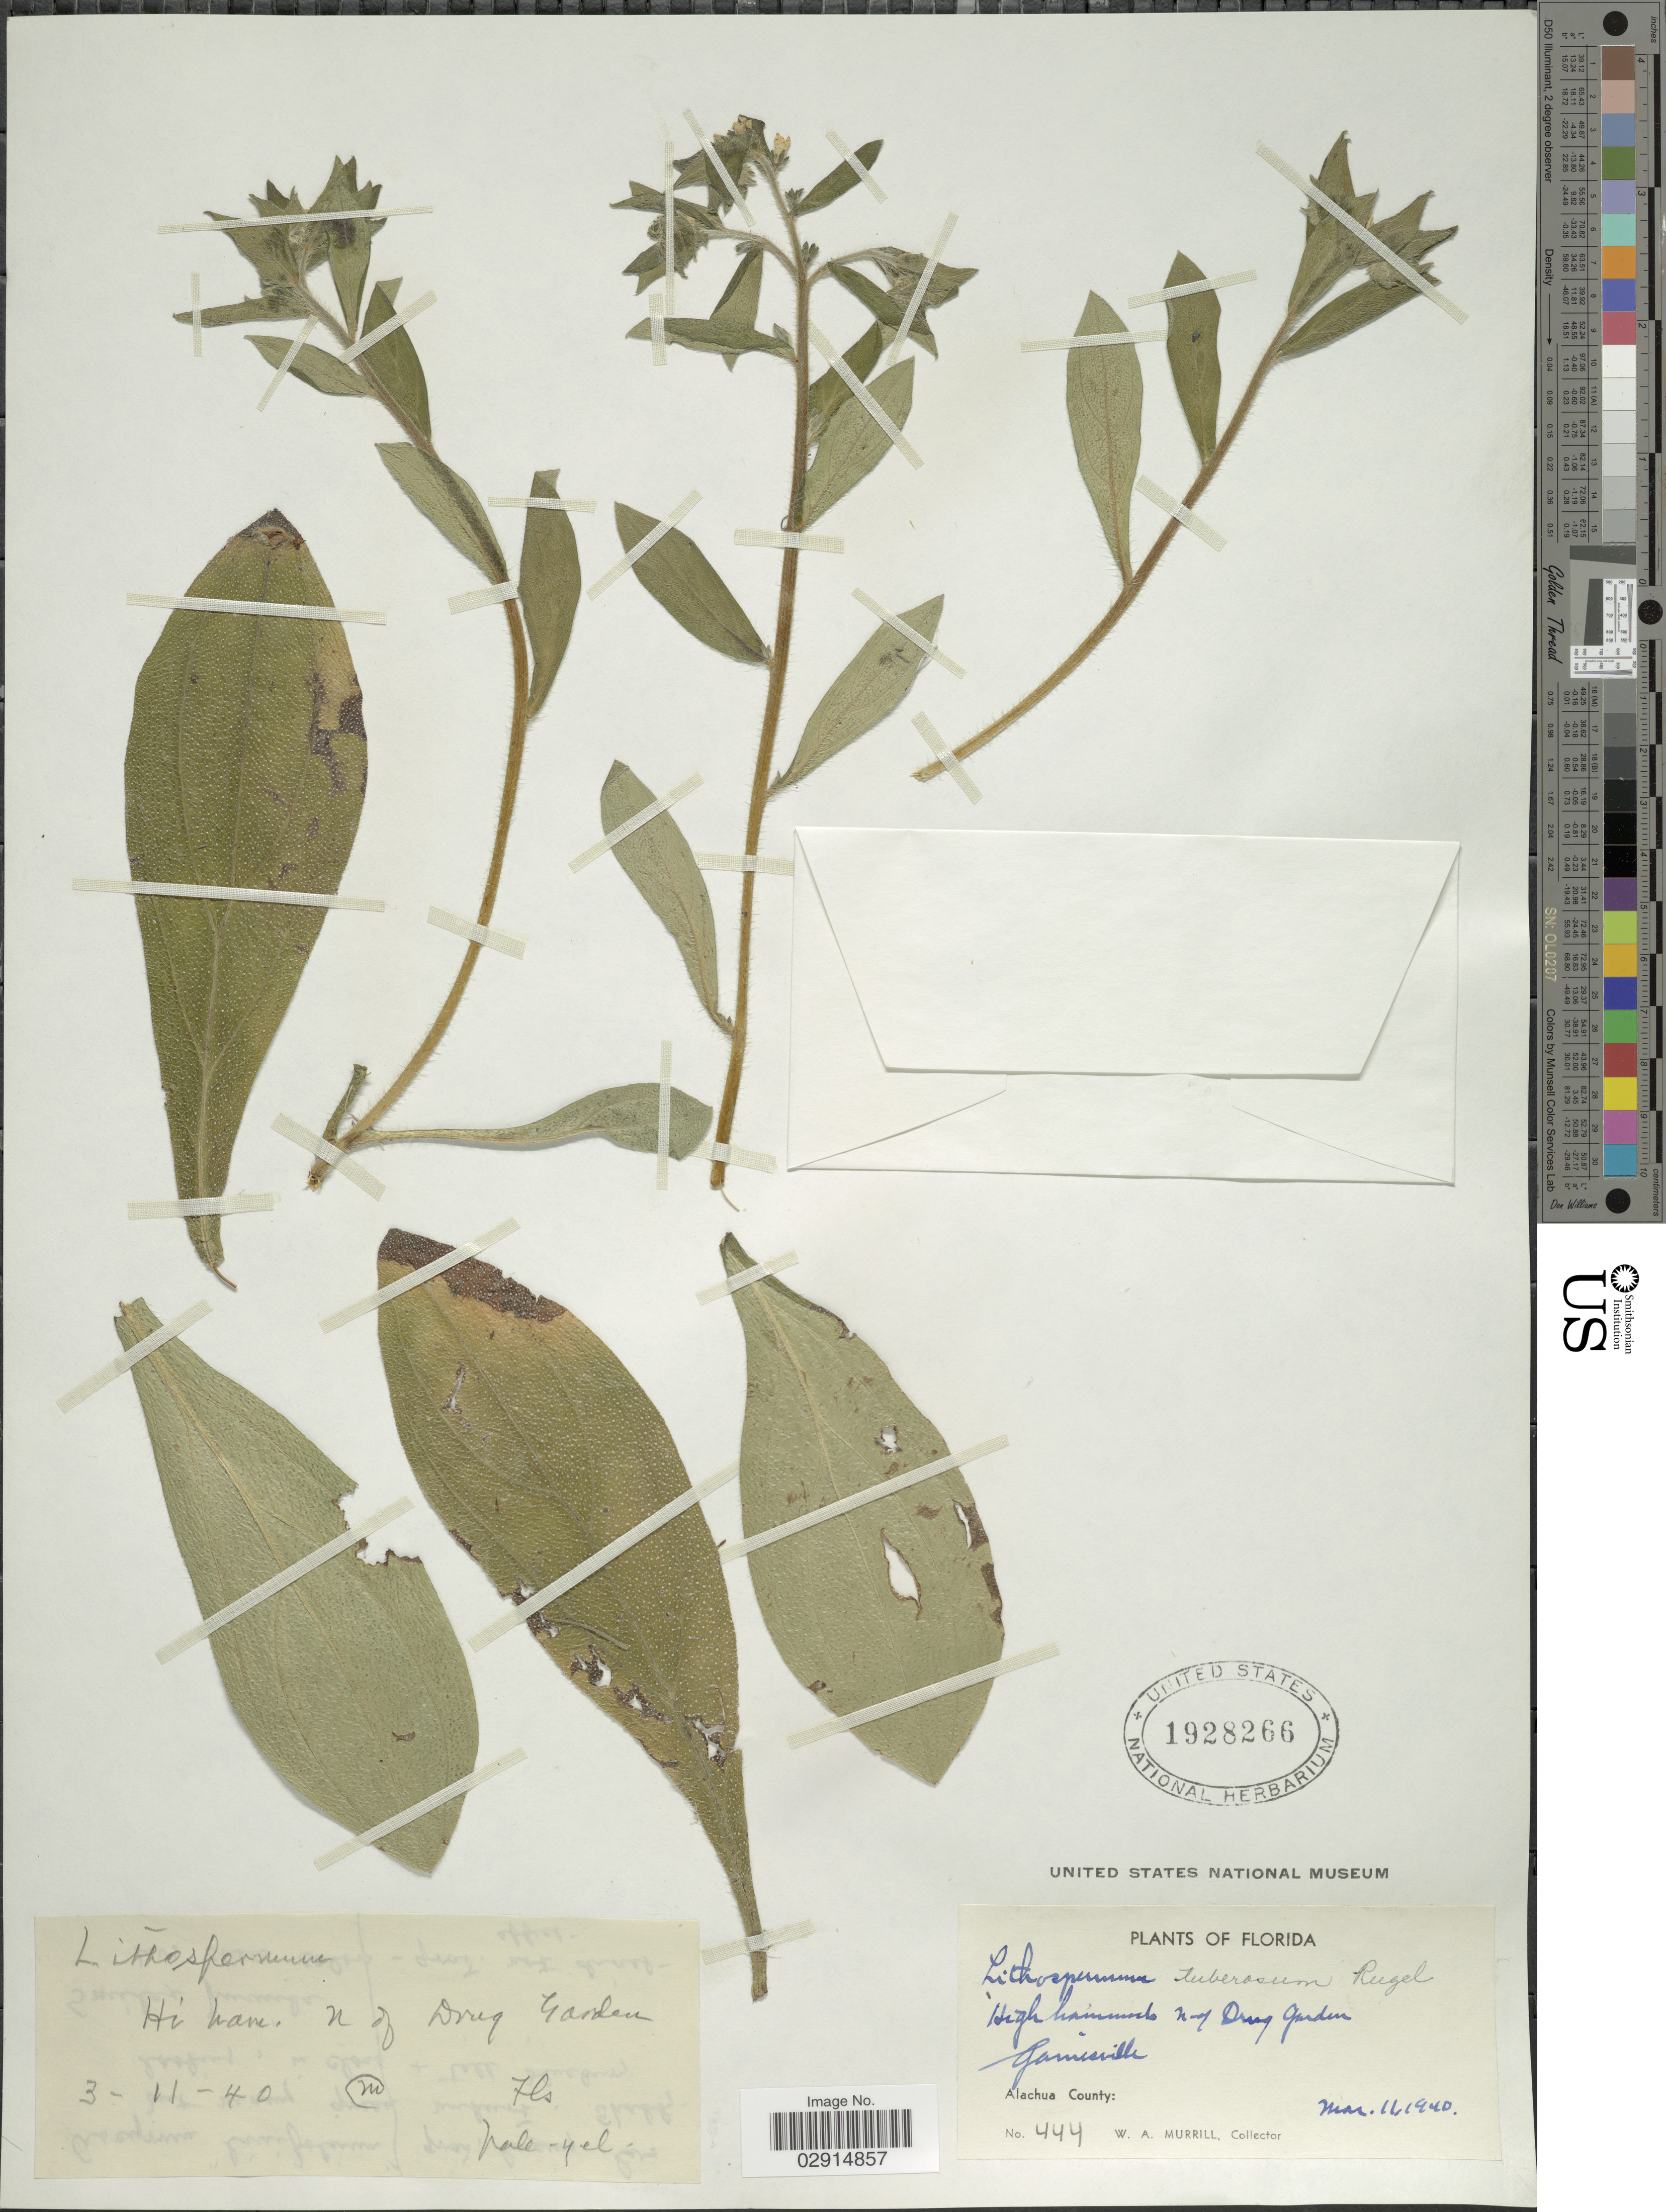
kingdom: Plantae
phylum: Tracheophyta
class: Magnoliopsida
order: Boraginales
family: Boraginaceae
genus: Lithospermum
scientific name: Lithospermum tuberosum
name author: Rugel ex DC.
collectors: W. A. Murrill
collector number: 444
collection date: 1940-03-11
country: United States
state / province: Florida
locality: Gainesville. Alachua County.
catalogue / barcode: US 1928266